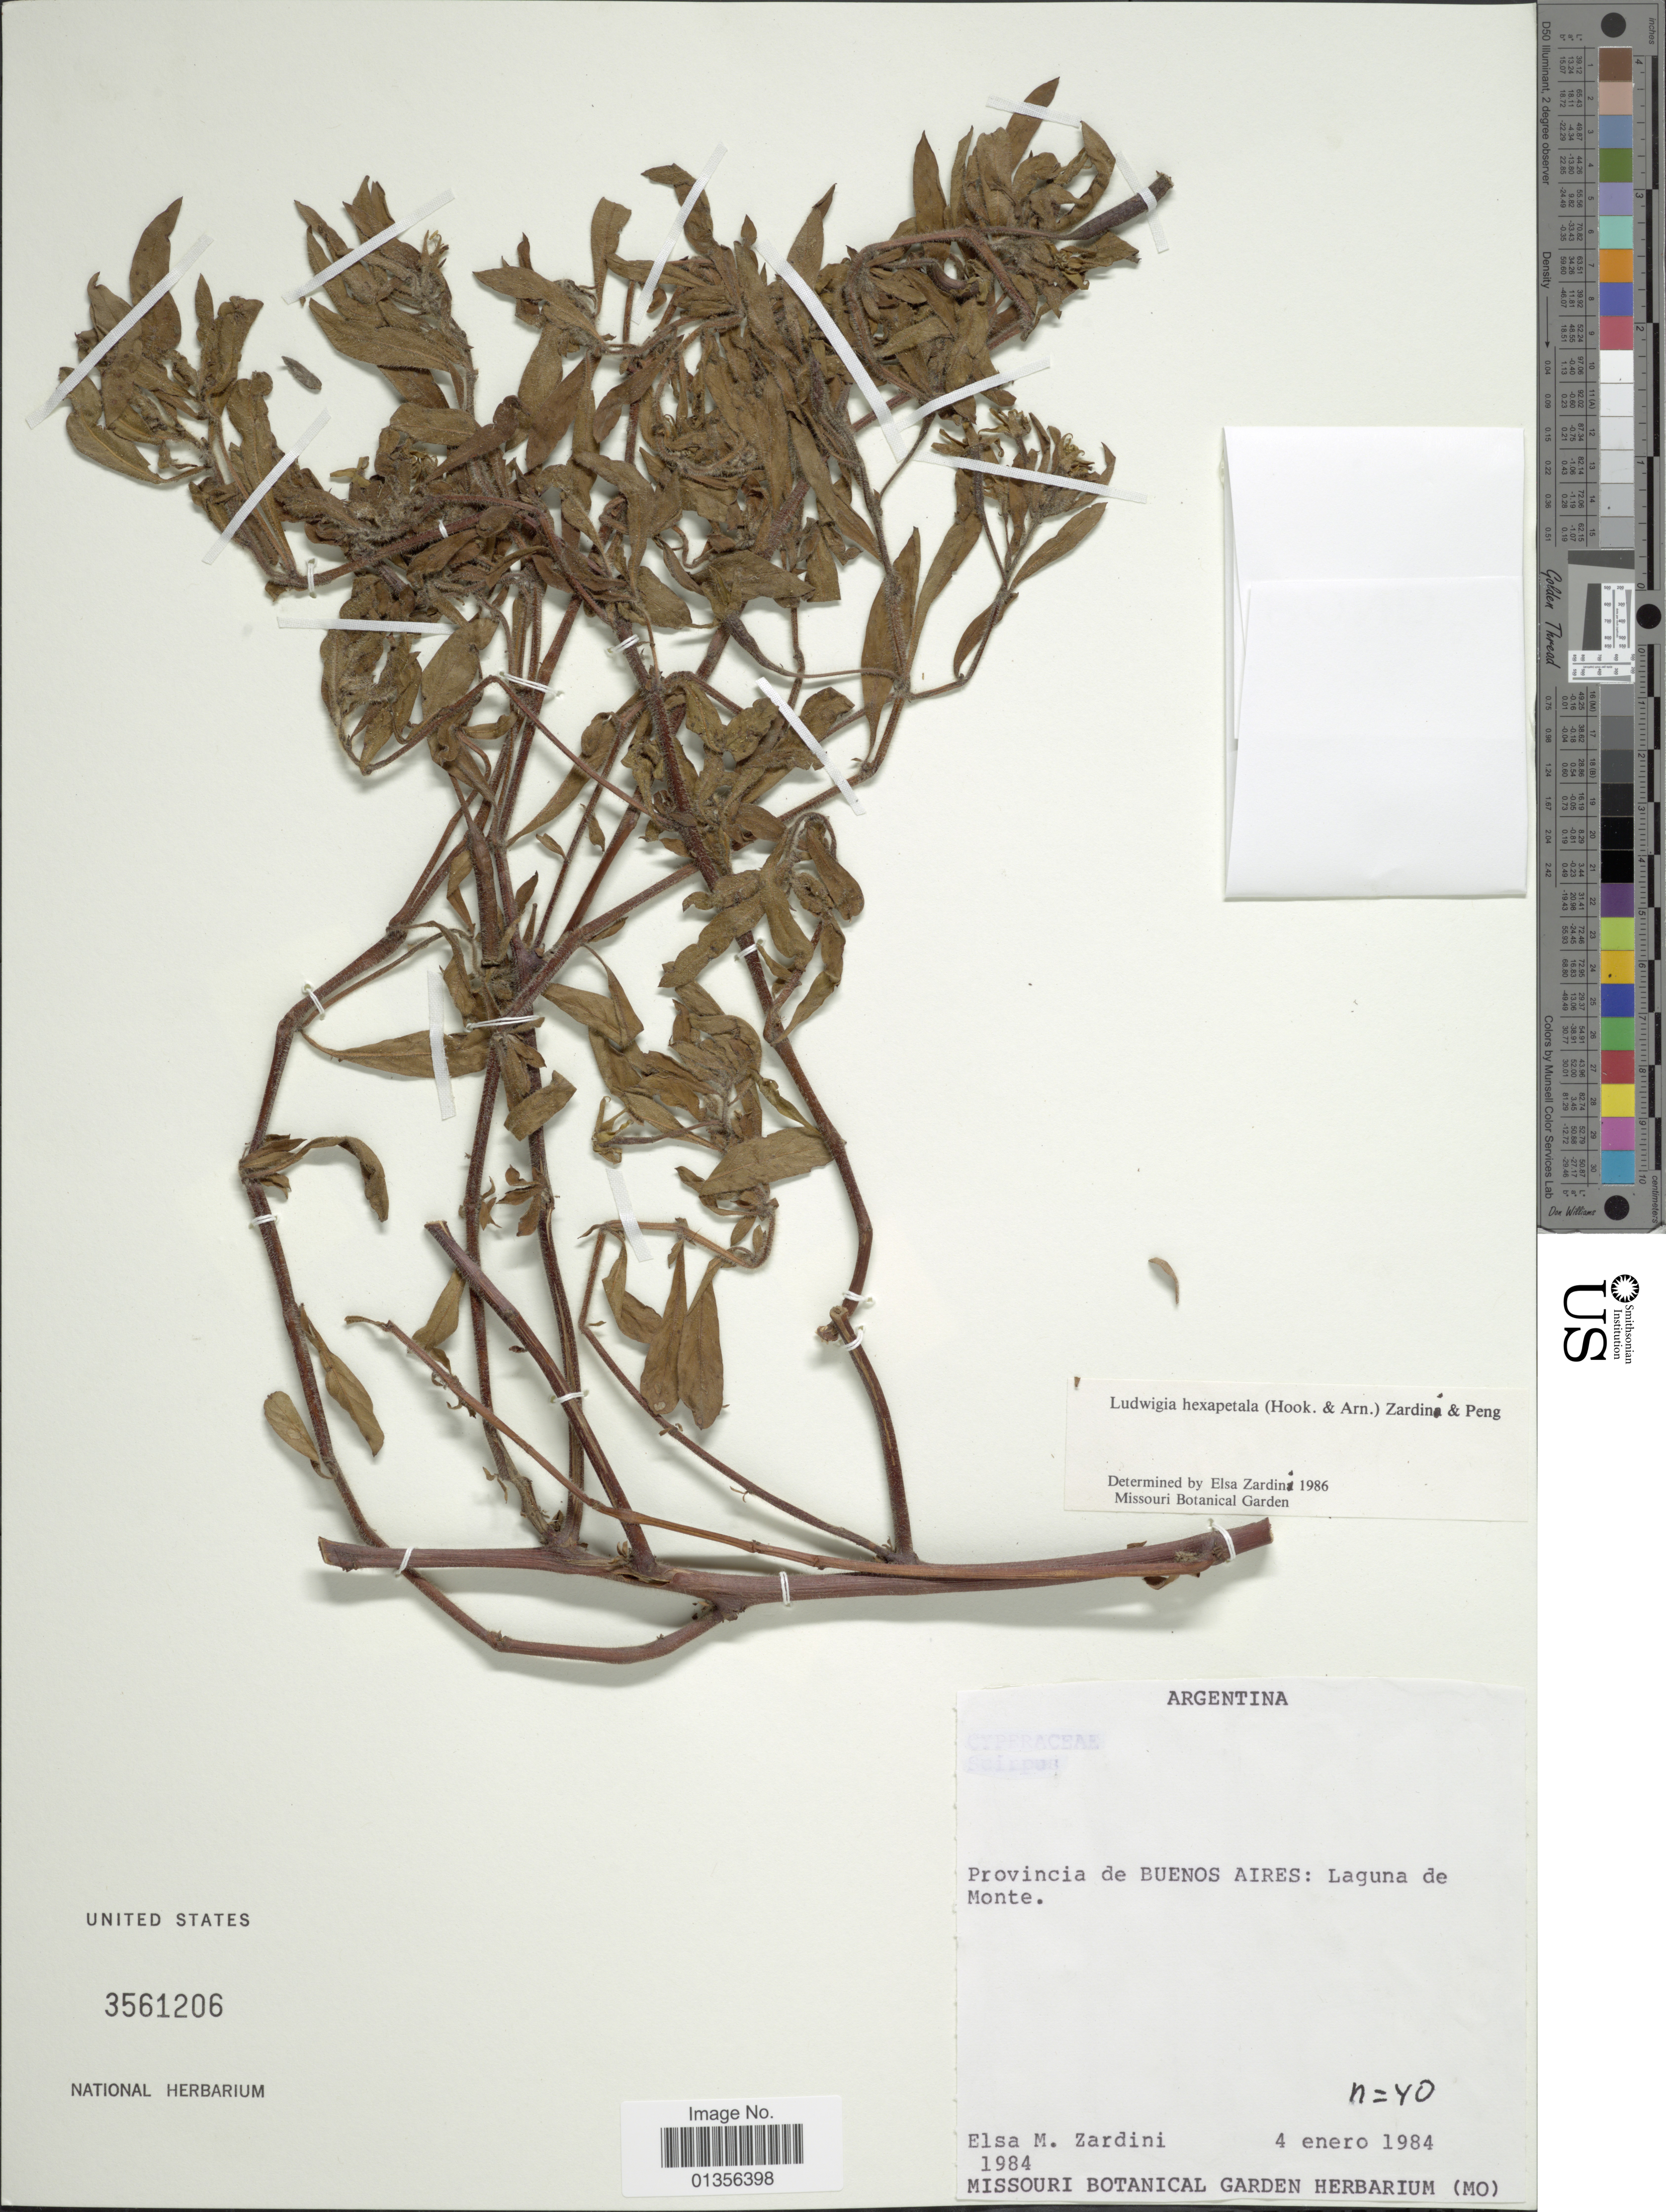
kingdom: Plantae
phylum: Tracheophyta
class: Magnoliopsida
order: Myrtales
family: Onagraceae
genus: Ludwigia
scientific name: Ludwigia hexapetala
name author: (Hook. & Arn.) Zardini et al.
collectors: E. M. Zardini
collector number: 40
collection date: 1984-01-04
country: Argentina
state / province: Buenos Aires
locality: Laguna de Monte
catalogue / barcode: US 3561206